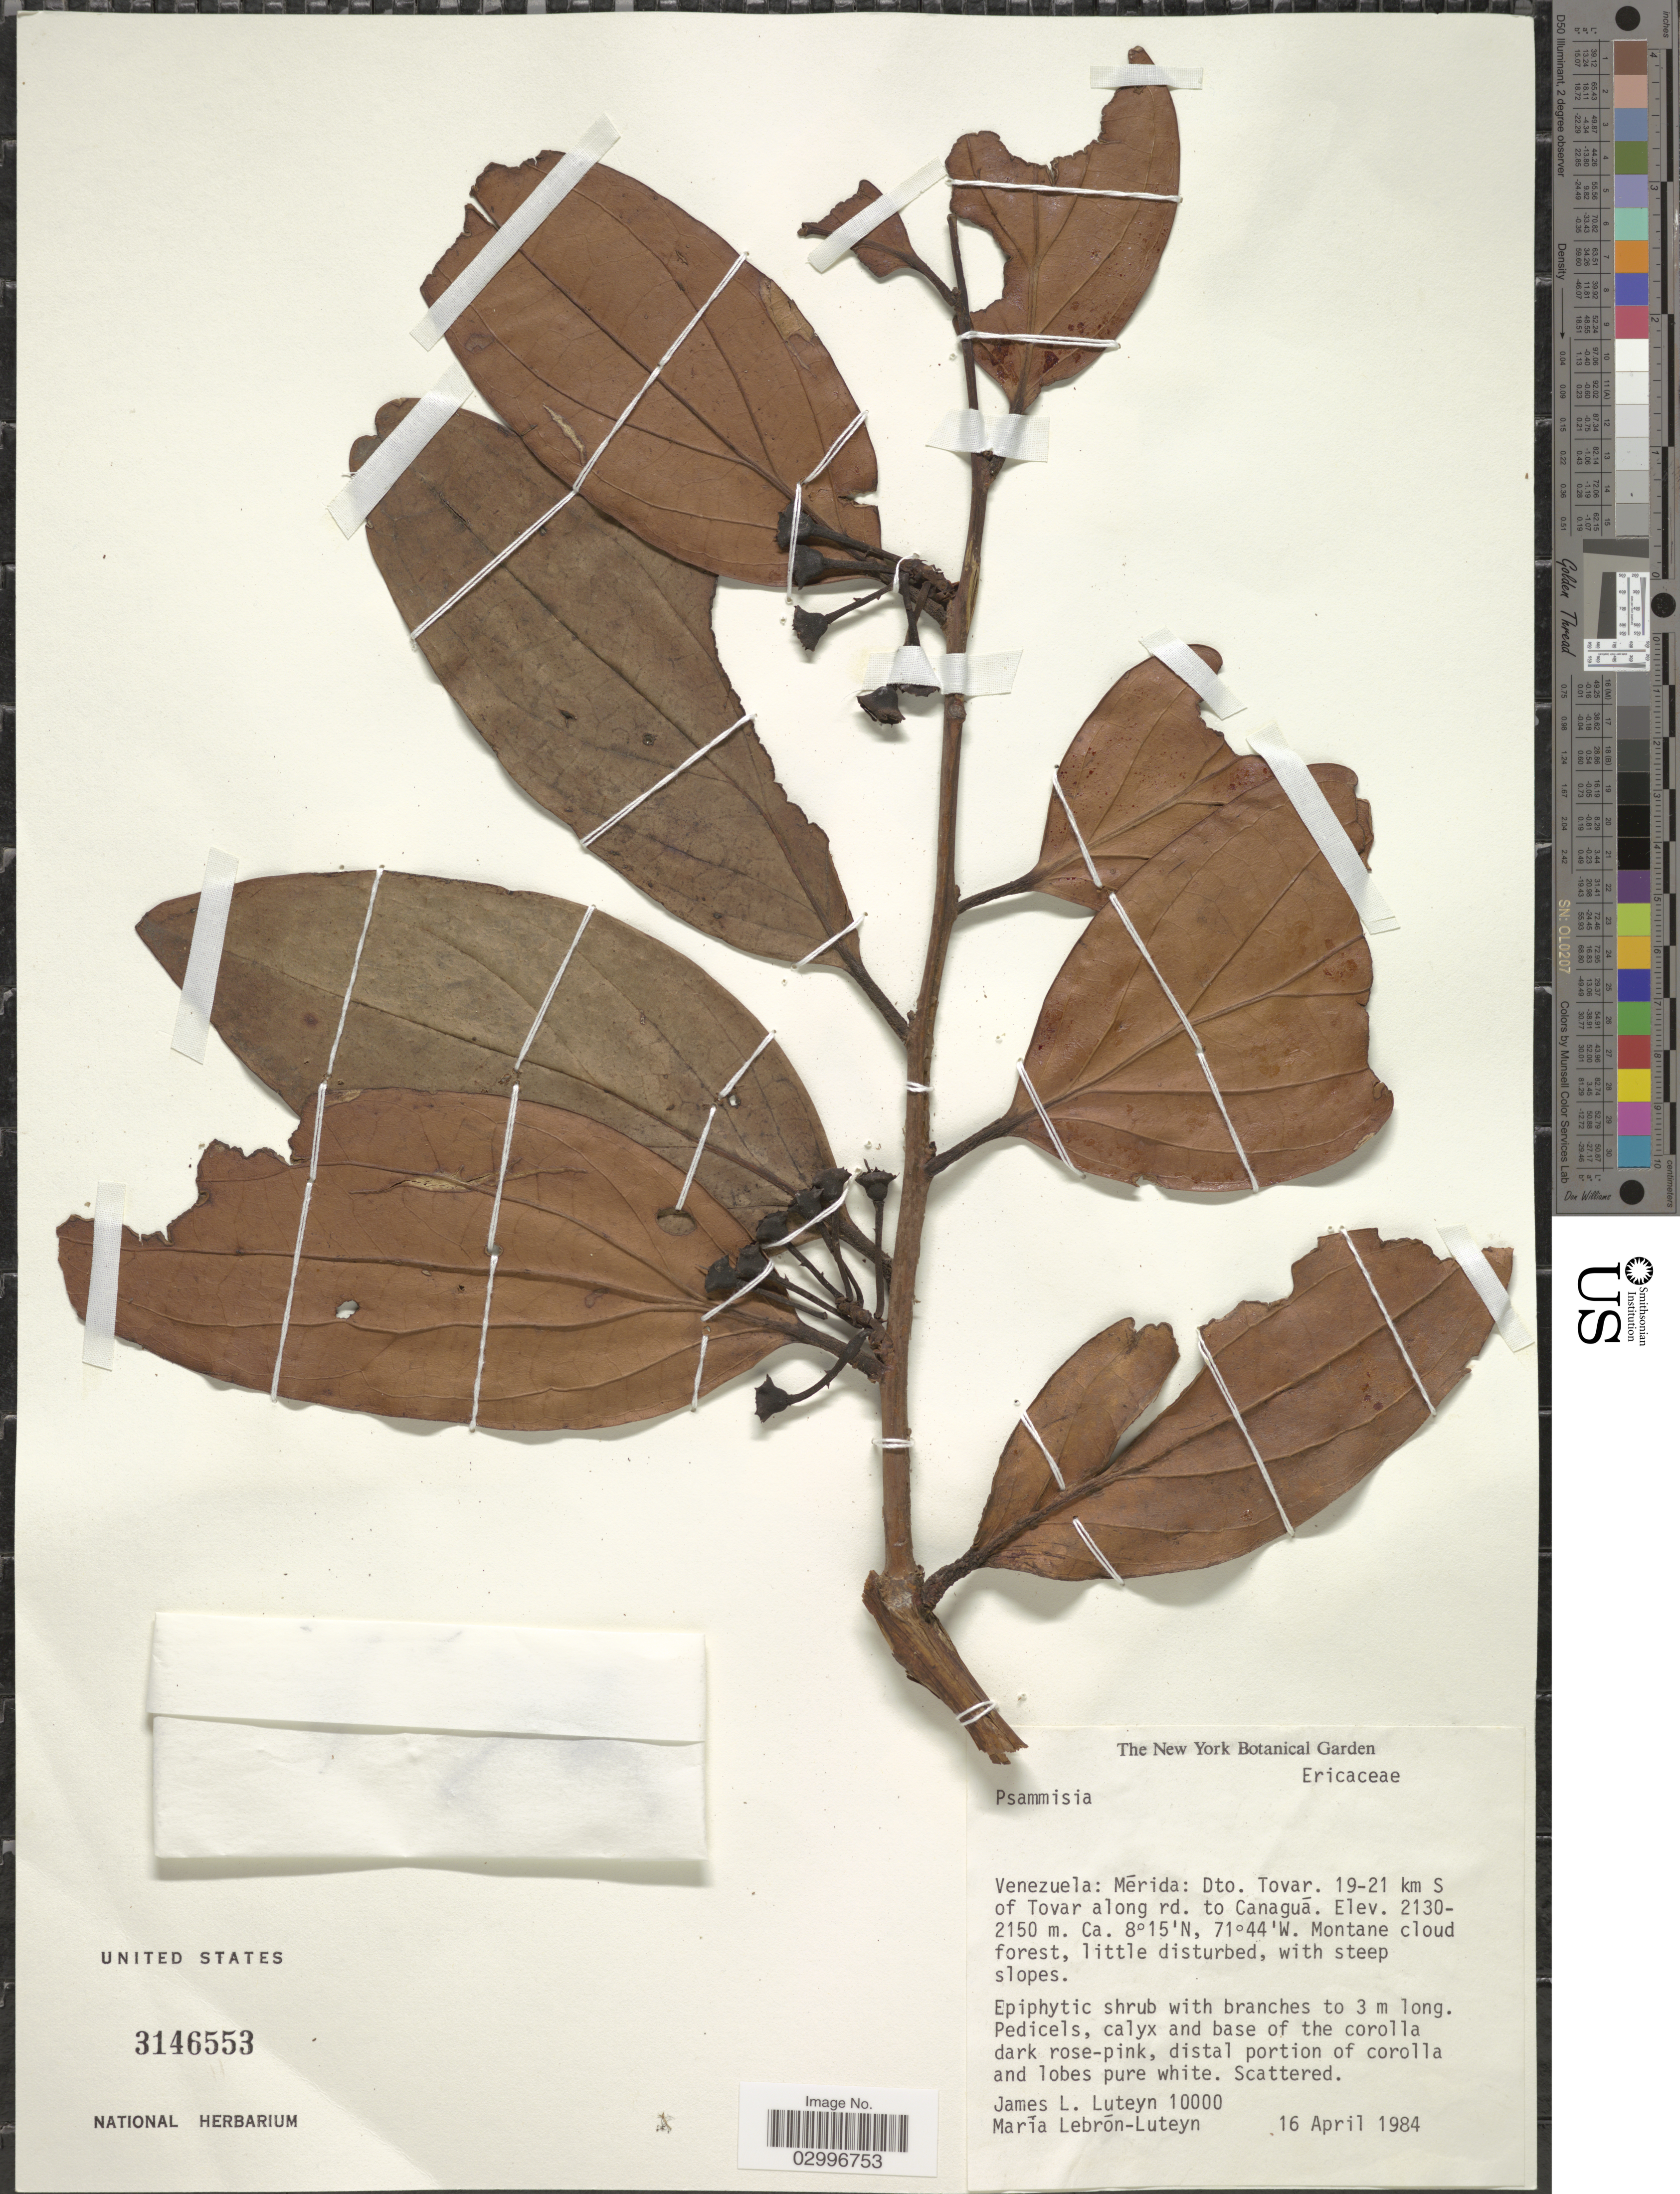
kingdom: Plantae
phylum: Tracheophyta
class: Magnoliopsida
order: Ericales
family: Ericaceae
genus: Psammisia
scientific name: Psammisia sp.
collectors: J. Luteyn & M. L. Lebrón-Luteyn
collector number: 10000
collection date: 1984-04-16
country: Venezuela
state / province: Mérida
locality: Dtto. Tovar. 19-21 km S of Tovar. 19-21 km S of Tovar along rd. to Canaguá.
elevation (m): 2150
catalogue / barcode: US 3146553